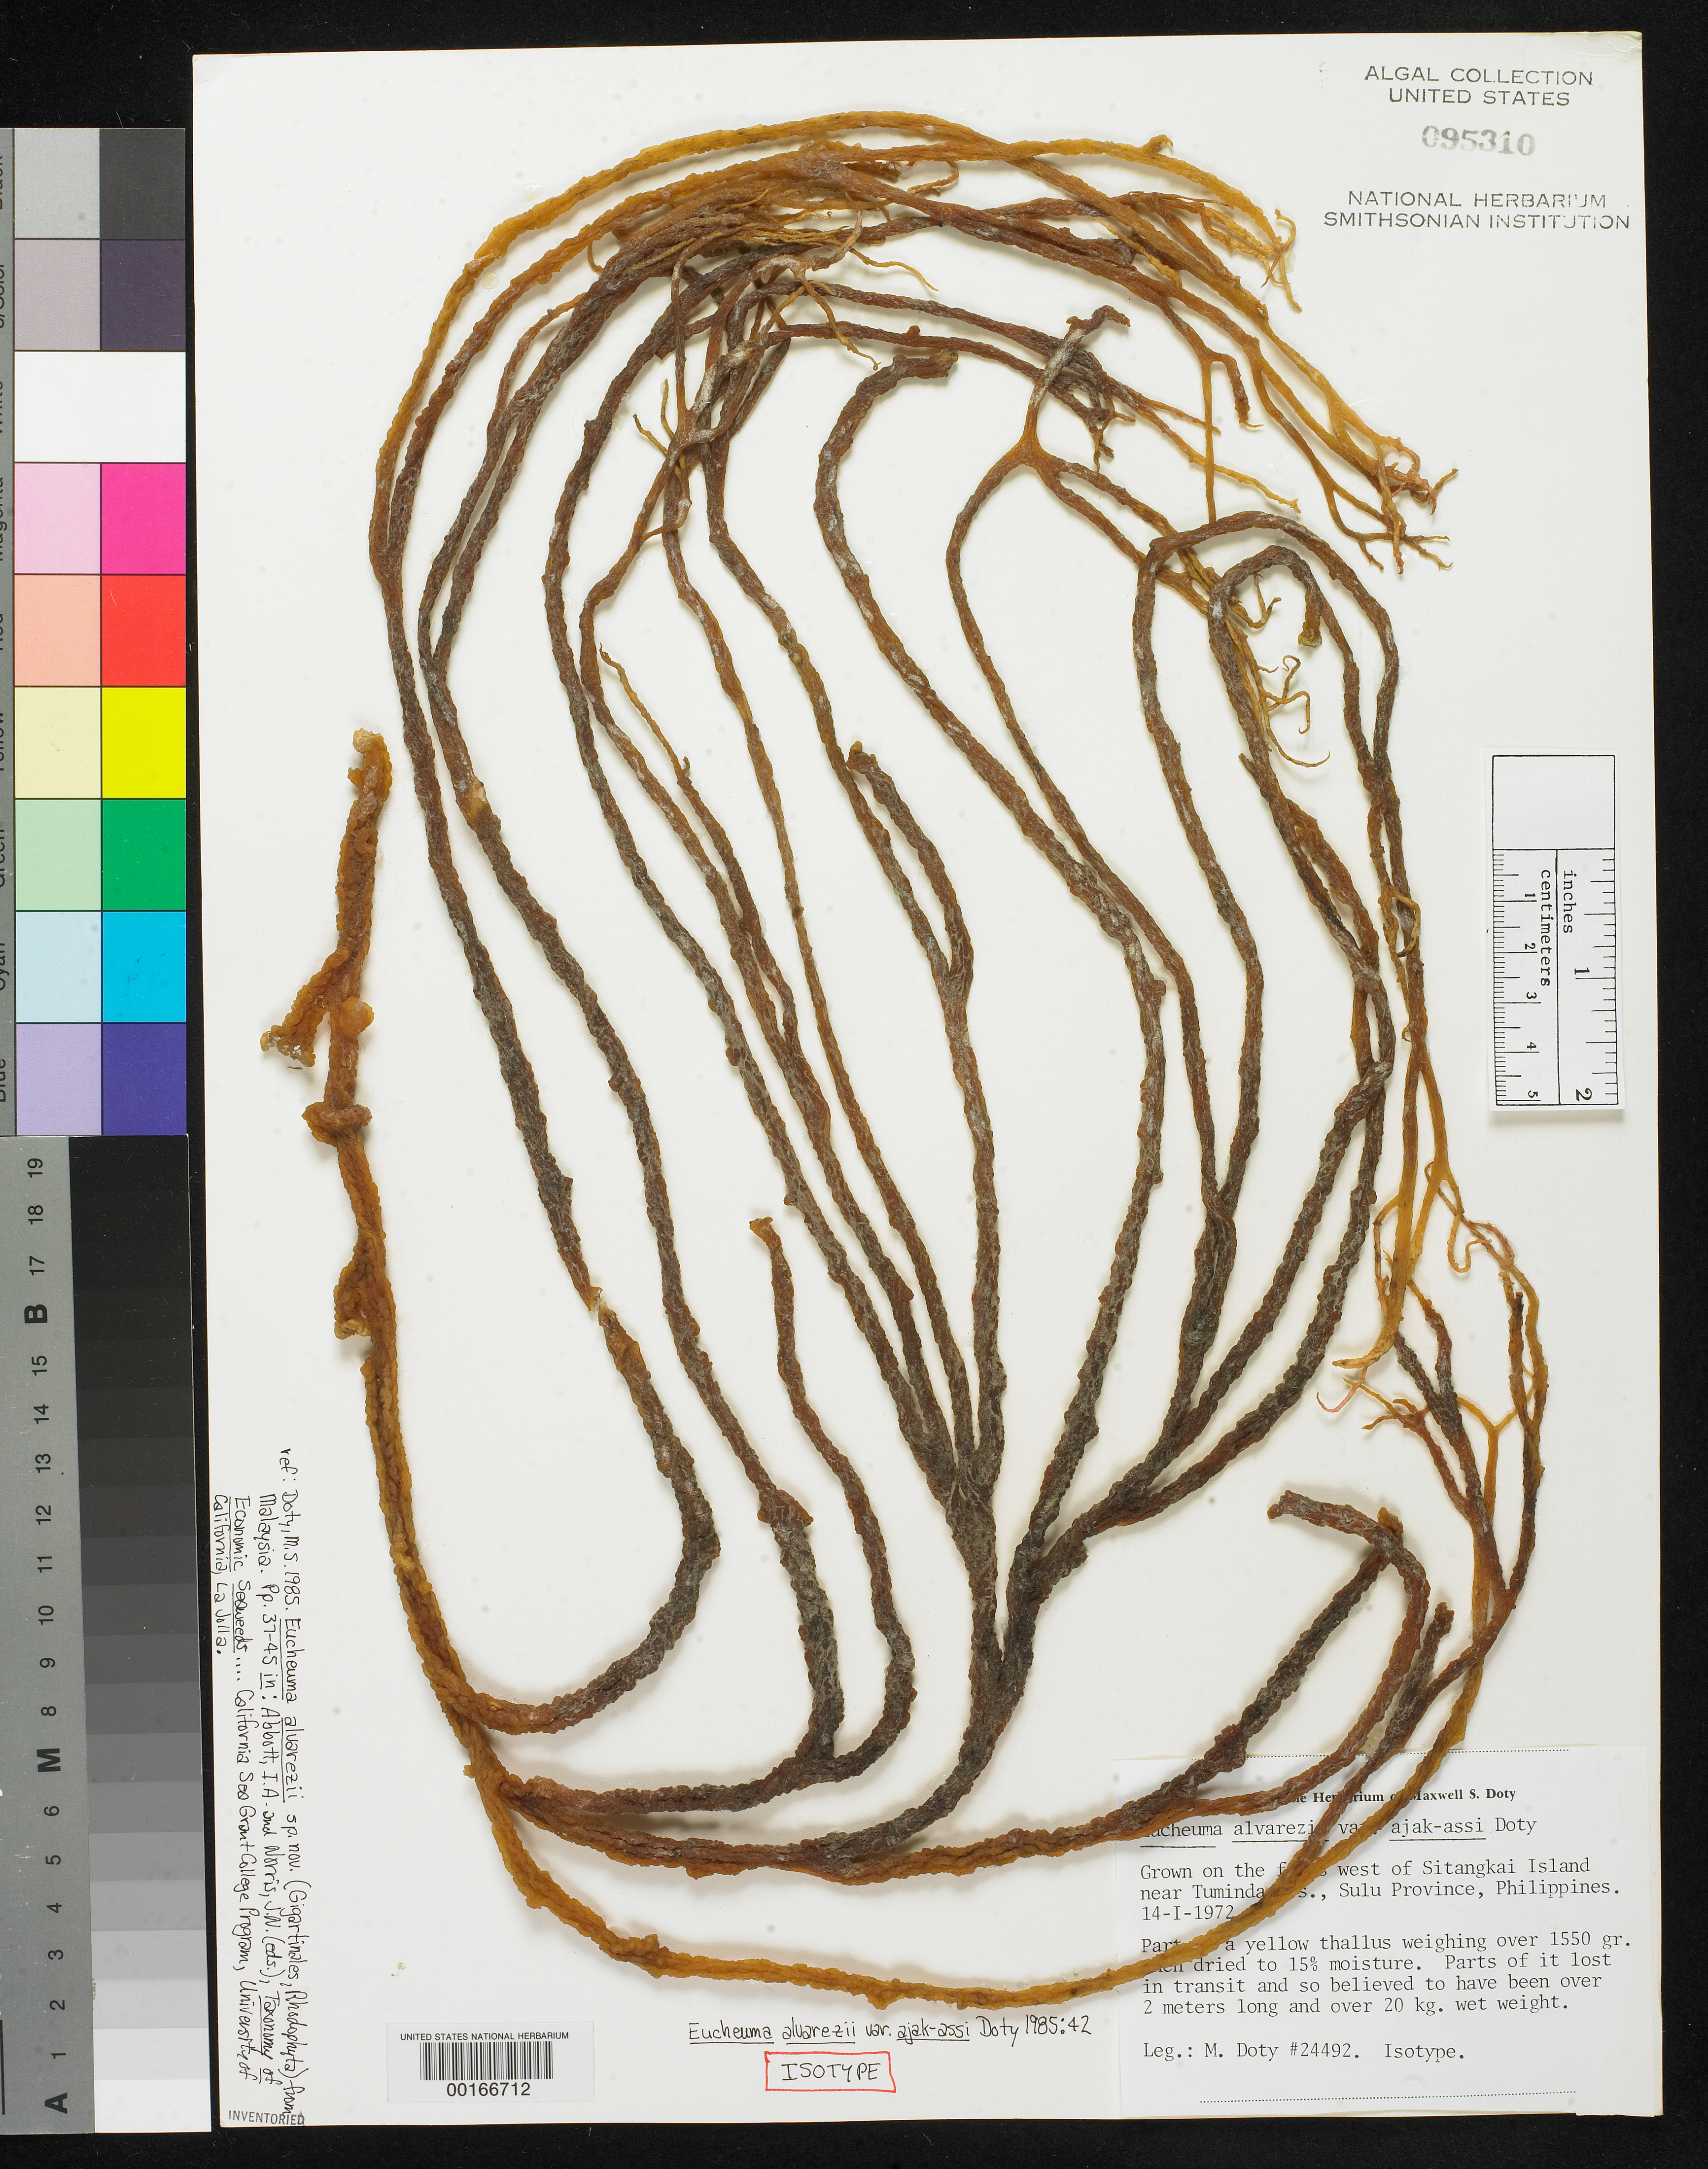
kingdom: Plantae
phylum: Rhodophyta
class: Florideophyceae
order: Gigartinales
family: Solieriaceae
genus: Eucheuma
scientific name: Eucheuma alvarezii var. ajak-assi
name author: Doty in I.A. Abbott & J.N. Norris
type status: Isotype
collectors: M. S. Doty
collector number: MSD 24492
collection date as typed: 14 Jan 1972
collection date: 1972-01-14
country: Philippines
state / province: Muslim Mindanao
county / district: Sulu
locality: West of Sitangkai Island, near Tumindao Island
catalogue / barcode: US 95310